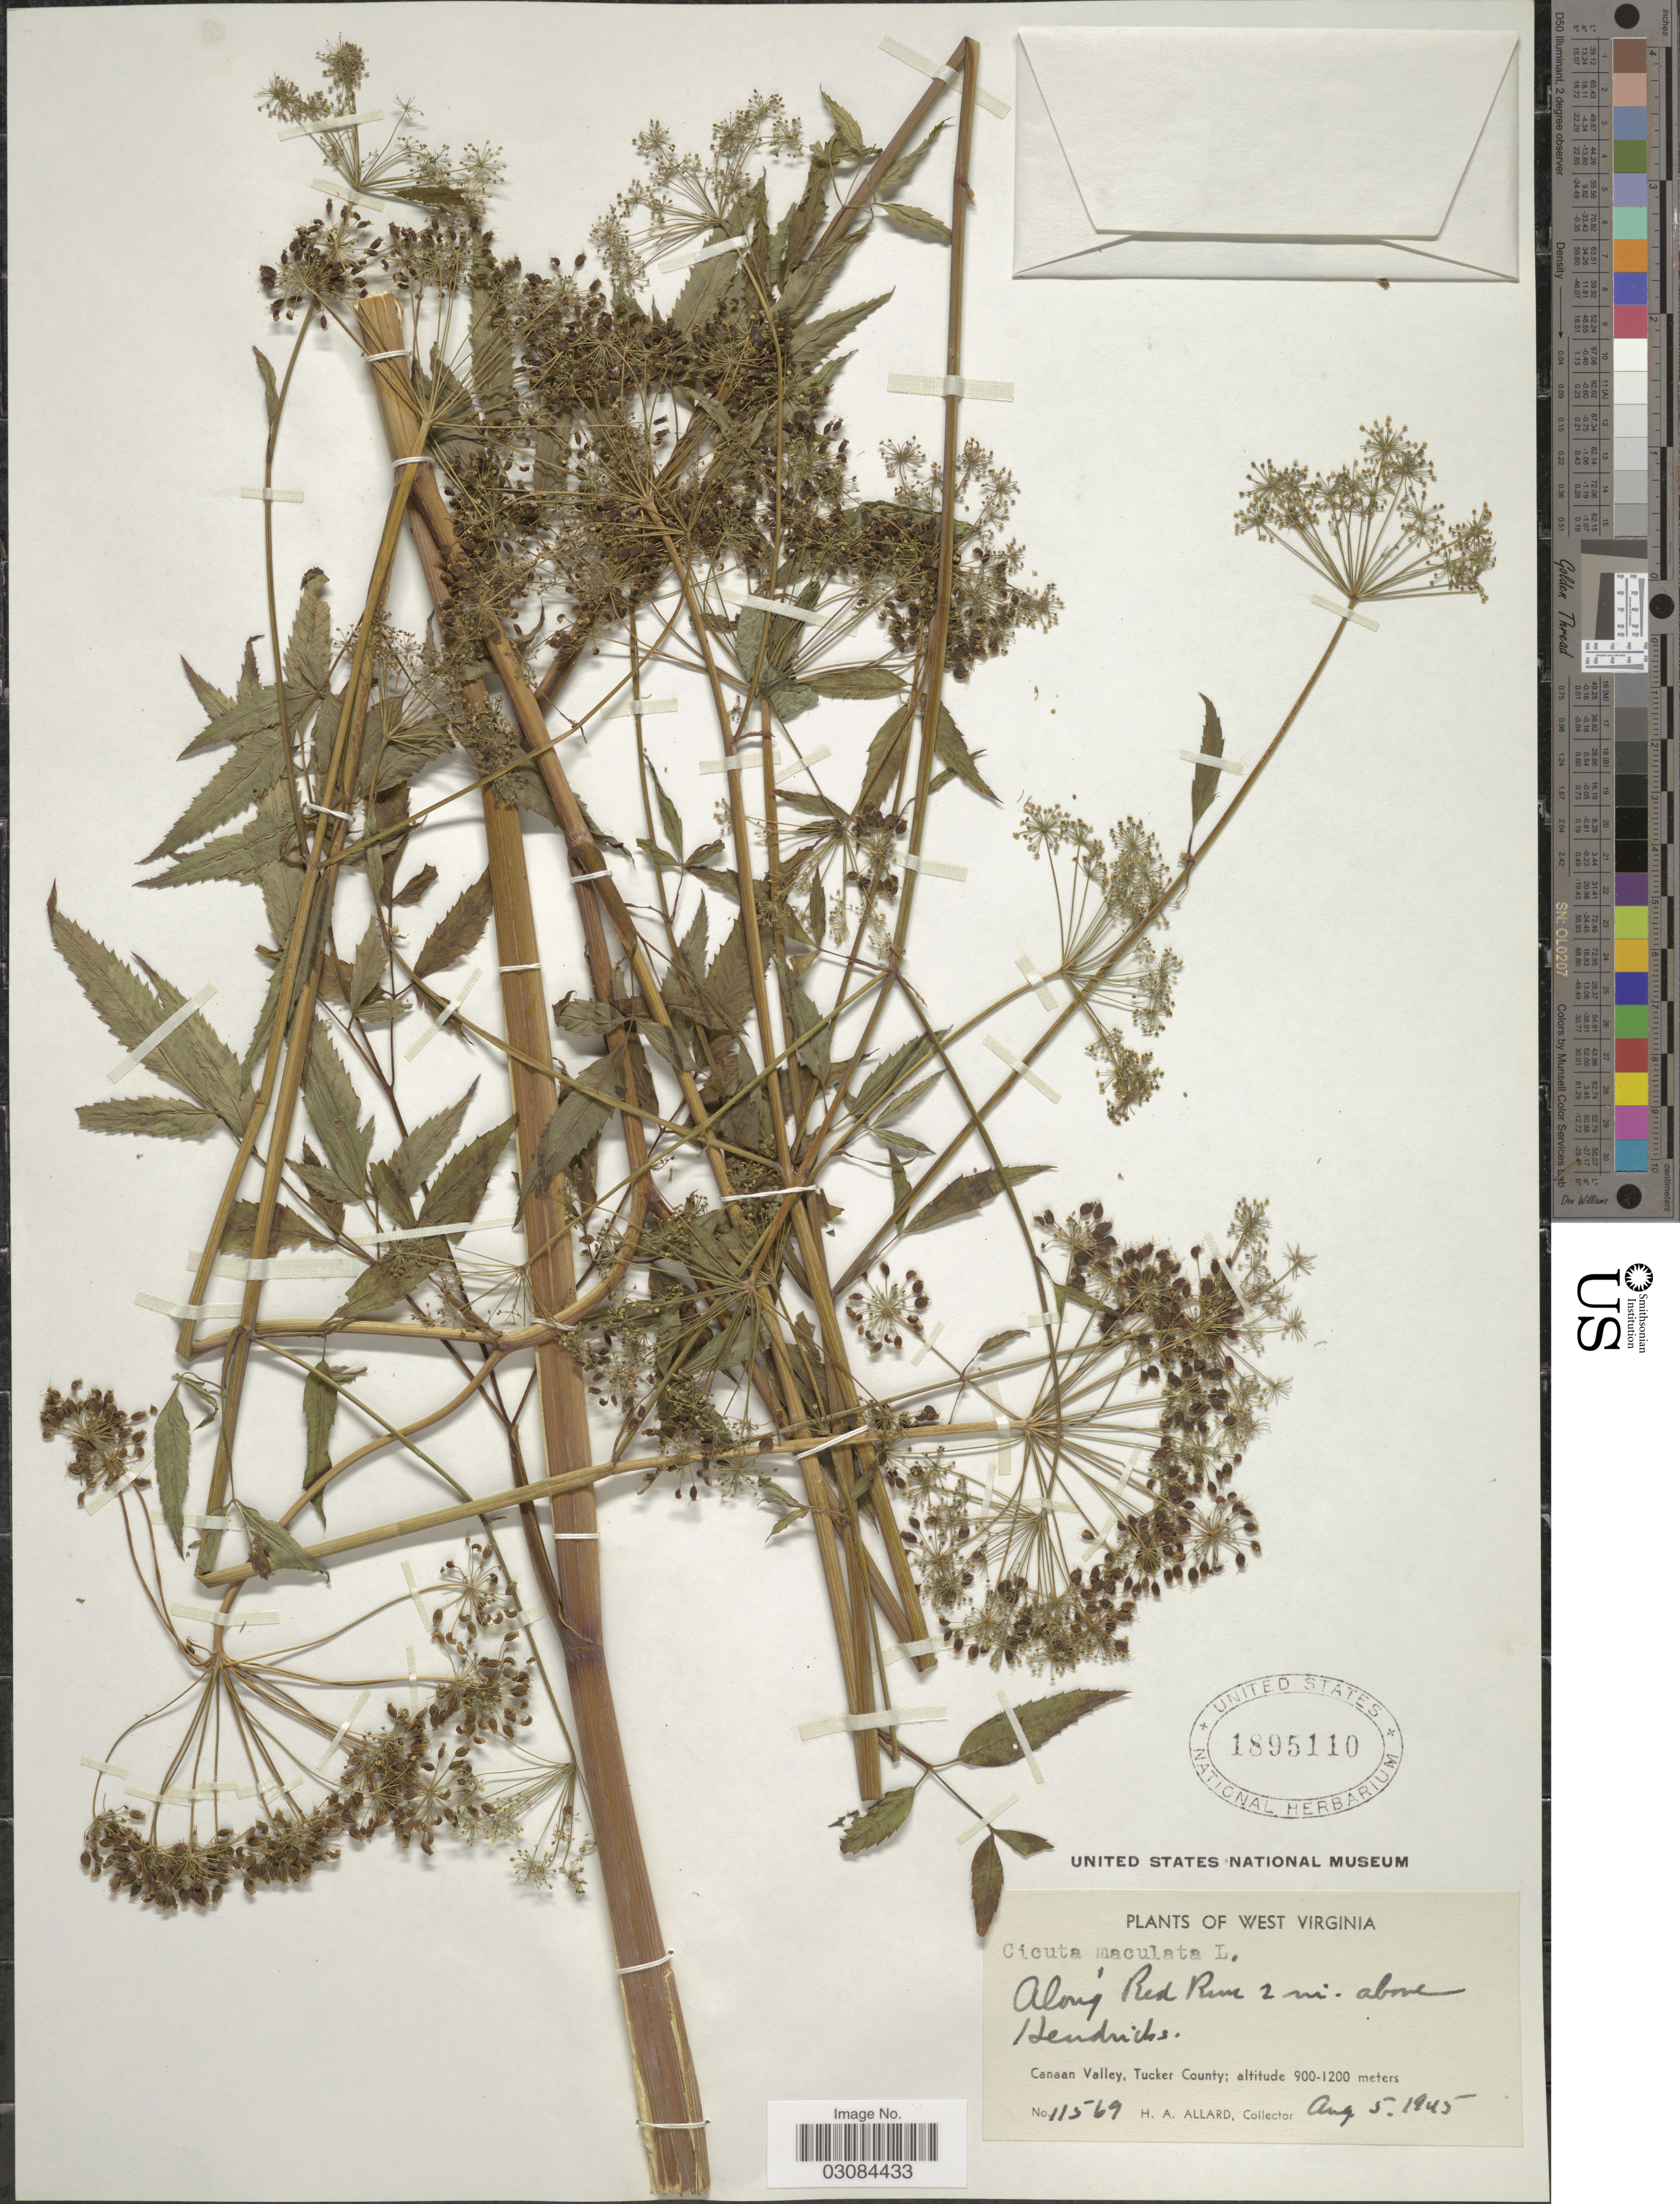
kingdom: Plantae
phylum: Tracheophyta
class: Magnoliopsida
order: Apiales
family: Apiaceae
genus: Cicuta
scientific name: Cicuta maculata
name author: L.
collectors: H. A. Allard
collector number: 11569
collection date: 1945-08-05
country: United States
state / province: West Virginia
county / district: Tucker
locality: Along Red Run 2 mi. above Hendricks. Canaan Valley, Tucker County.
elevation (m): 900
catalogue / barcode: US 1895110